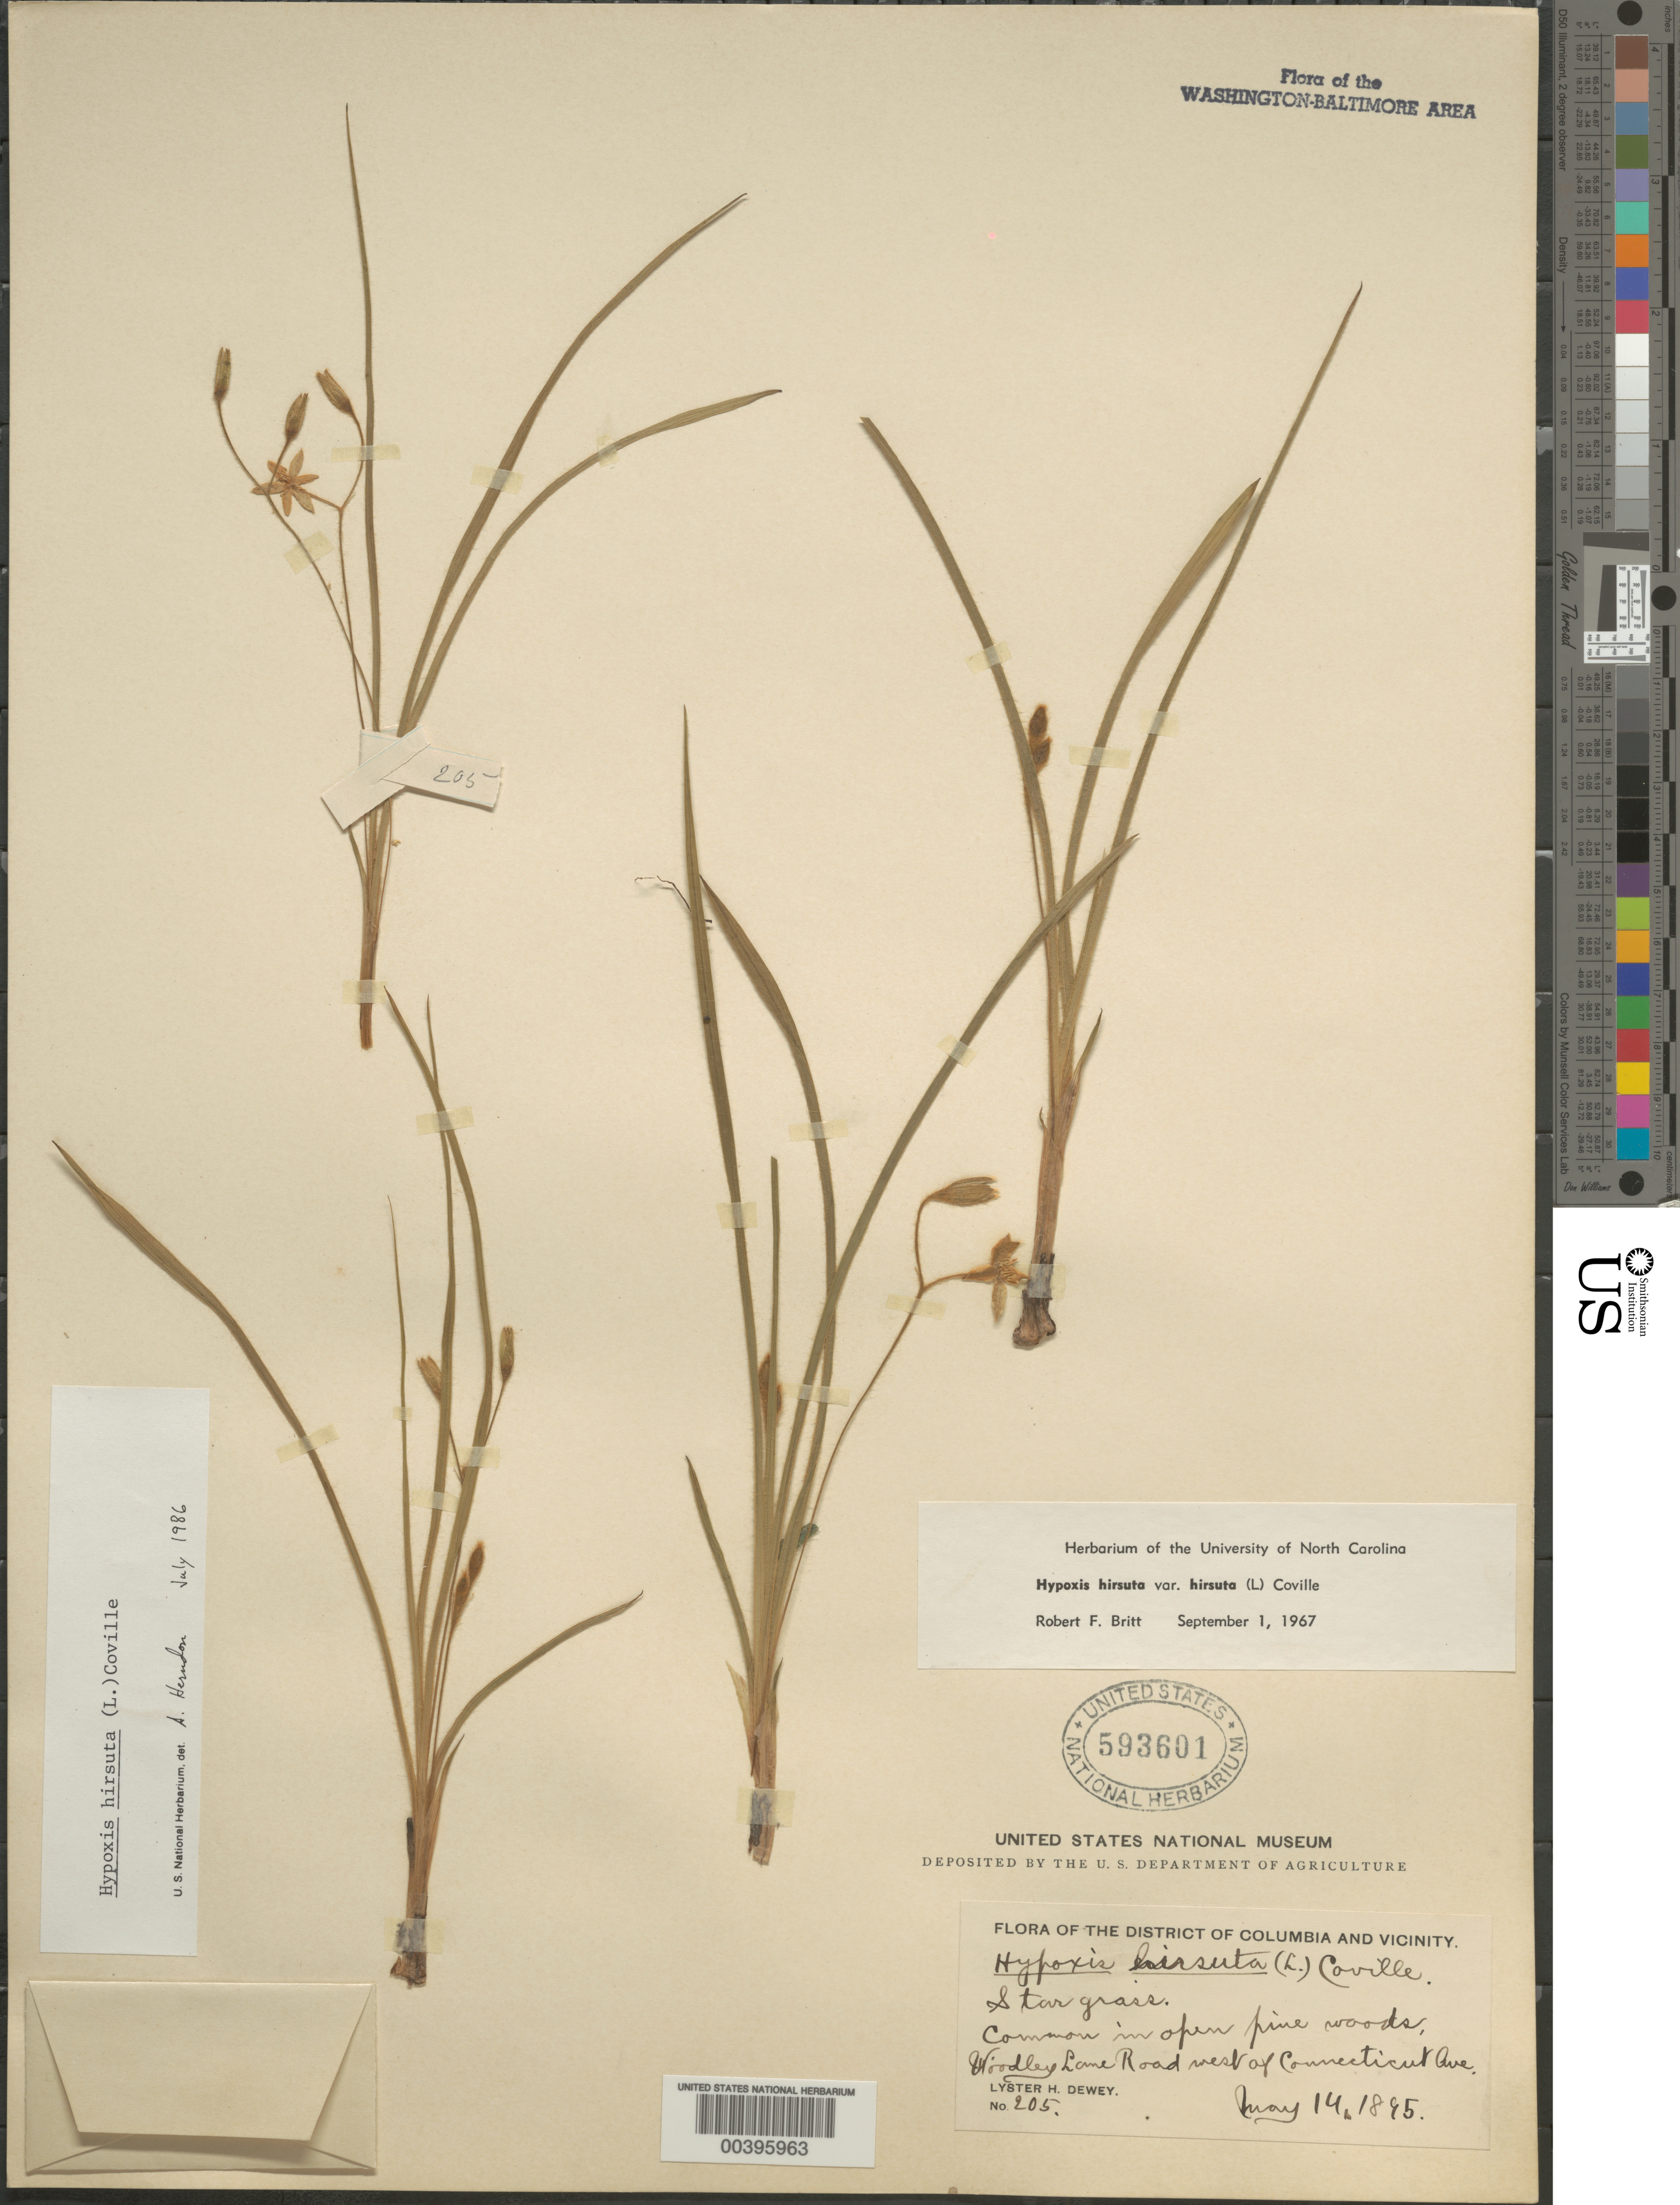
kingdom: Plantae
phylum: Tracheophyta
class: Liliopsida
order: Asparagales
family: Hypoxidaceae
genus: Hypoxis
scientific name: Hypoxis hirsuta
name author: (L.) Coville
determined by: Hambleton, E. J.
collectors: L. H. Dewey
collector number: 205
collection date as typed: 14 May 1895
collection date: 1895-05-14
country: United States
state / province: District of Columbia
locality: Woodley Lane Rd. west of Connecticut Ave. Rock Creek Park & vicinity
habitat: Open pine woods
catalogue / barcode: US 593601